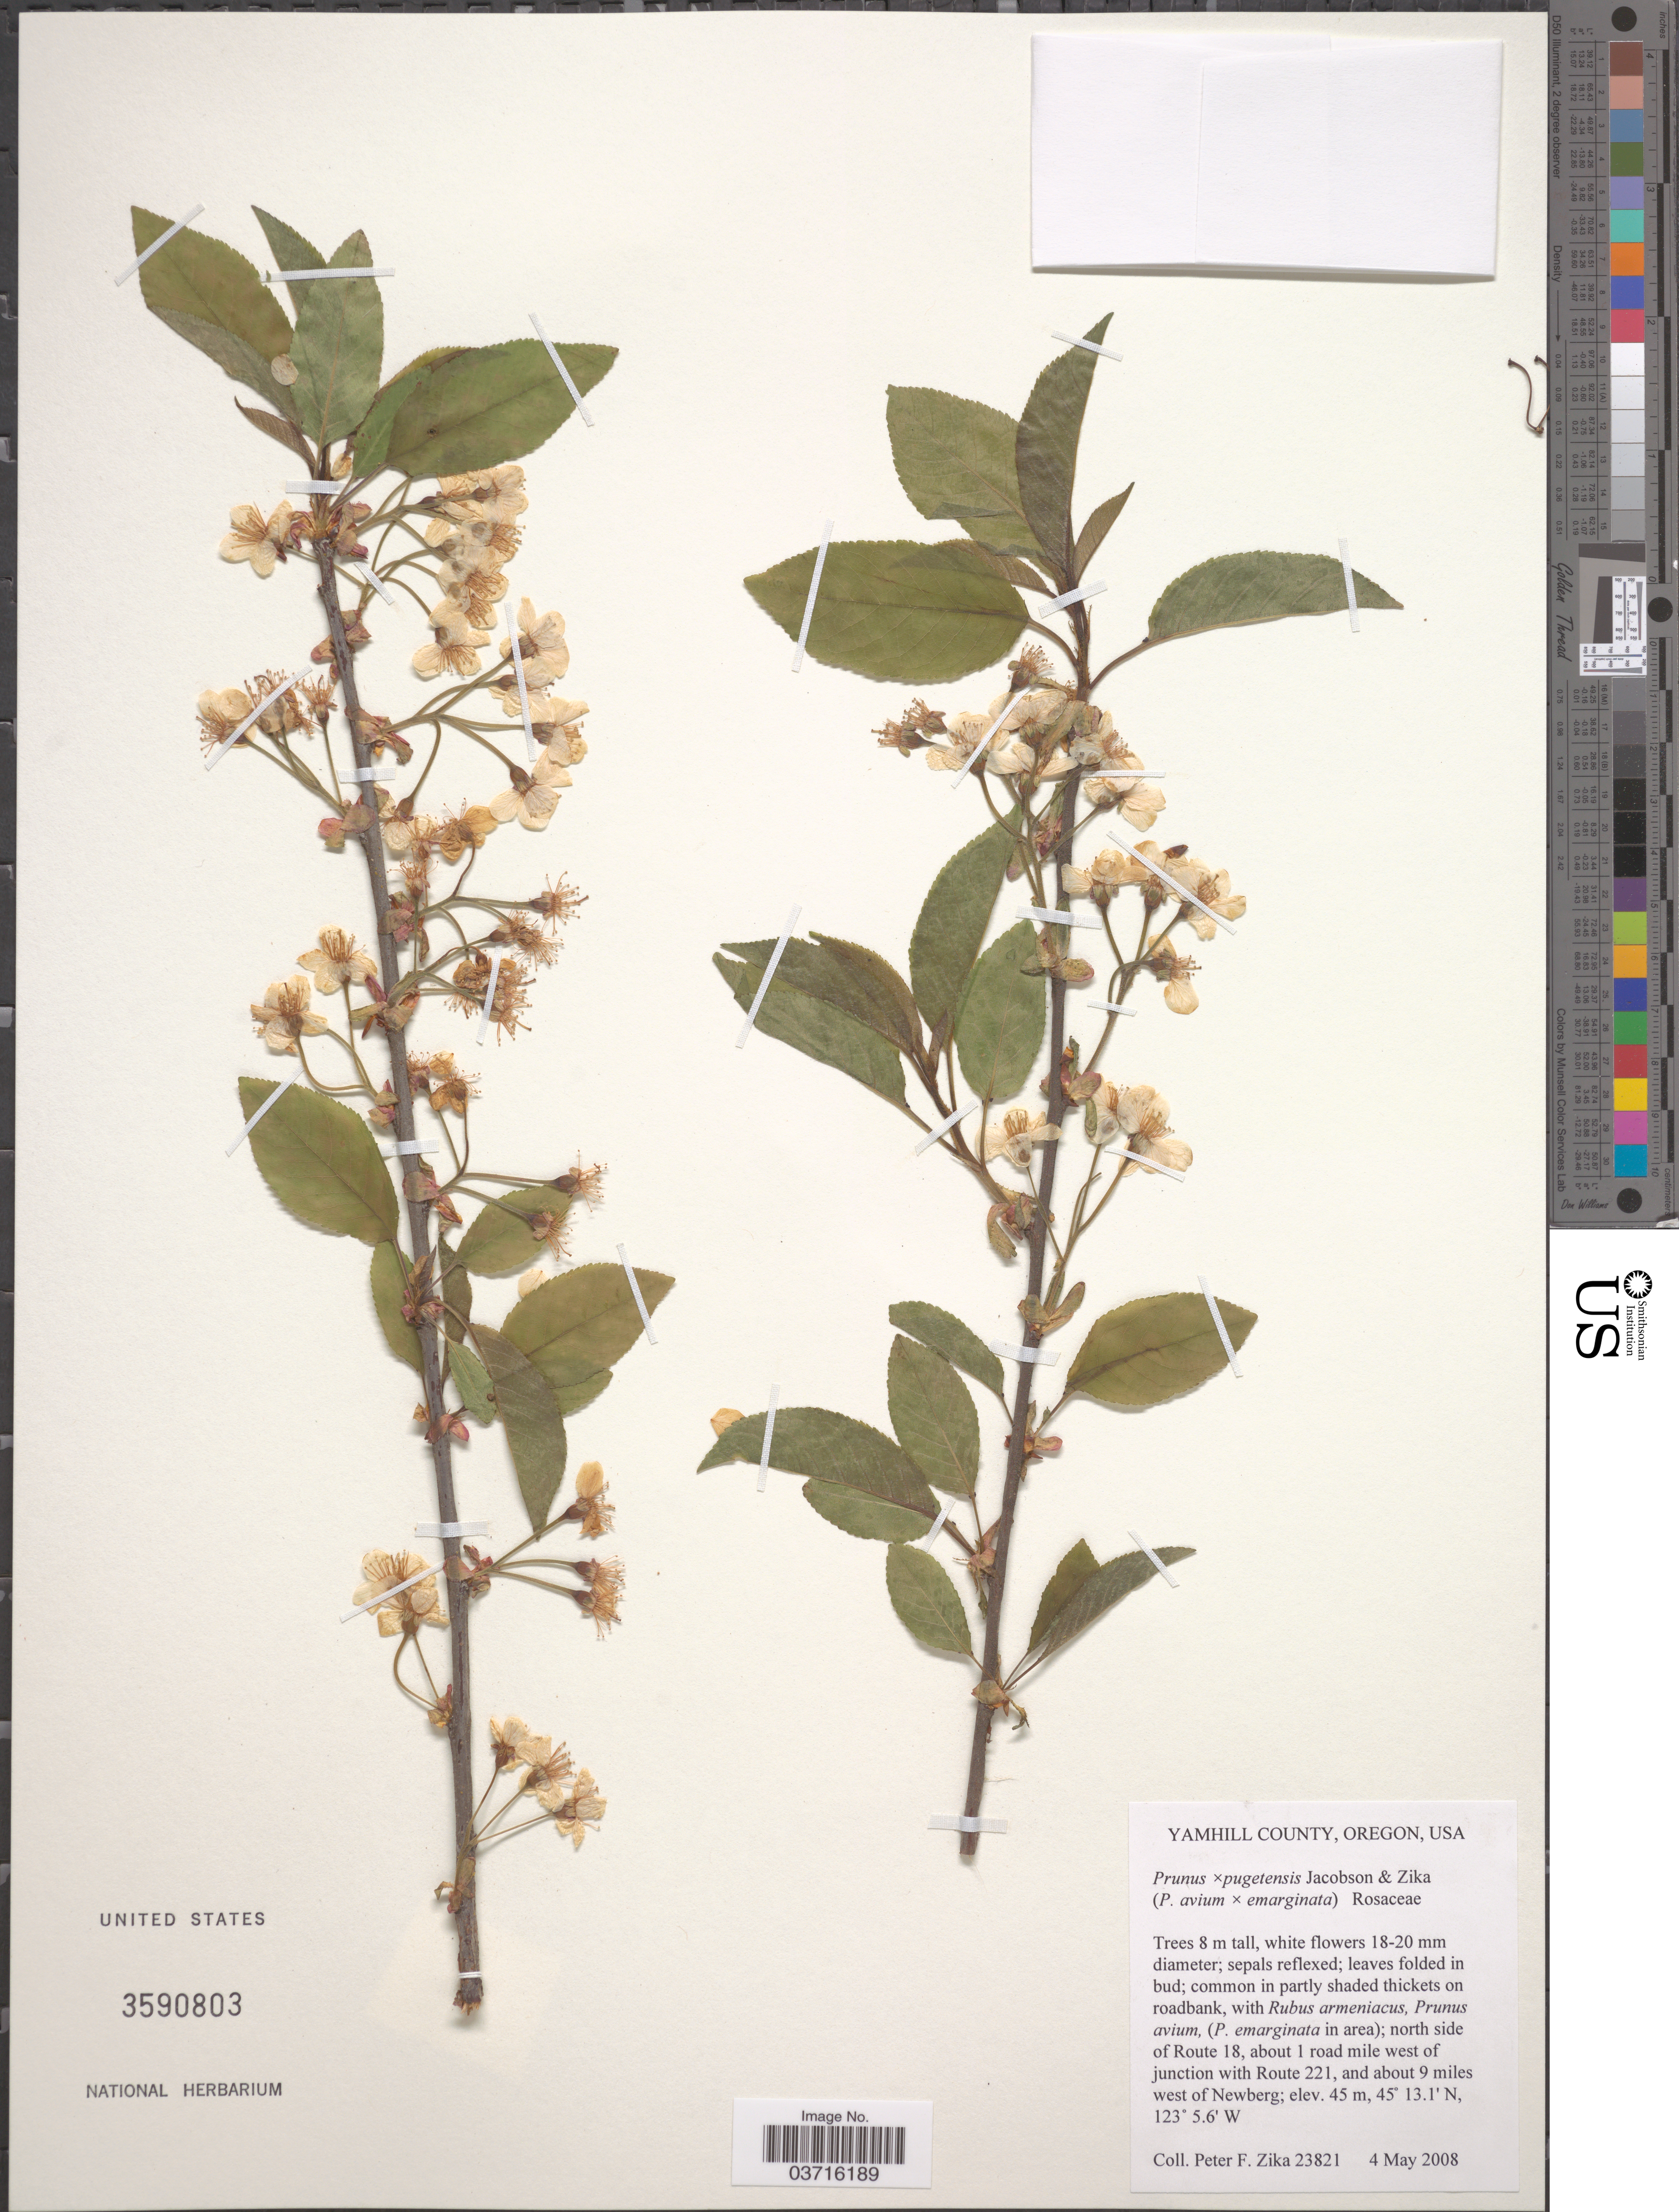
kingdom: Plantae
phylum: Tracheophyta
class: Magnoliopsida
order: Rosales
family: Rosaceae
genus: Prunus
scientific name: Prunus x pugetensis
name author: Jacobson & Zika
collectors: P. F. Zika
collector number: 23821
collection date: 2008-05-04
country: United States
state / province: Oregon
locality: Yamhill County. North side of Route 18, about 1 road mile west of junction with Route 221, and about 9 miles west of Newberg.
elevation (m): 45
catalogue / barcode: US 3590803